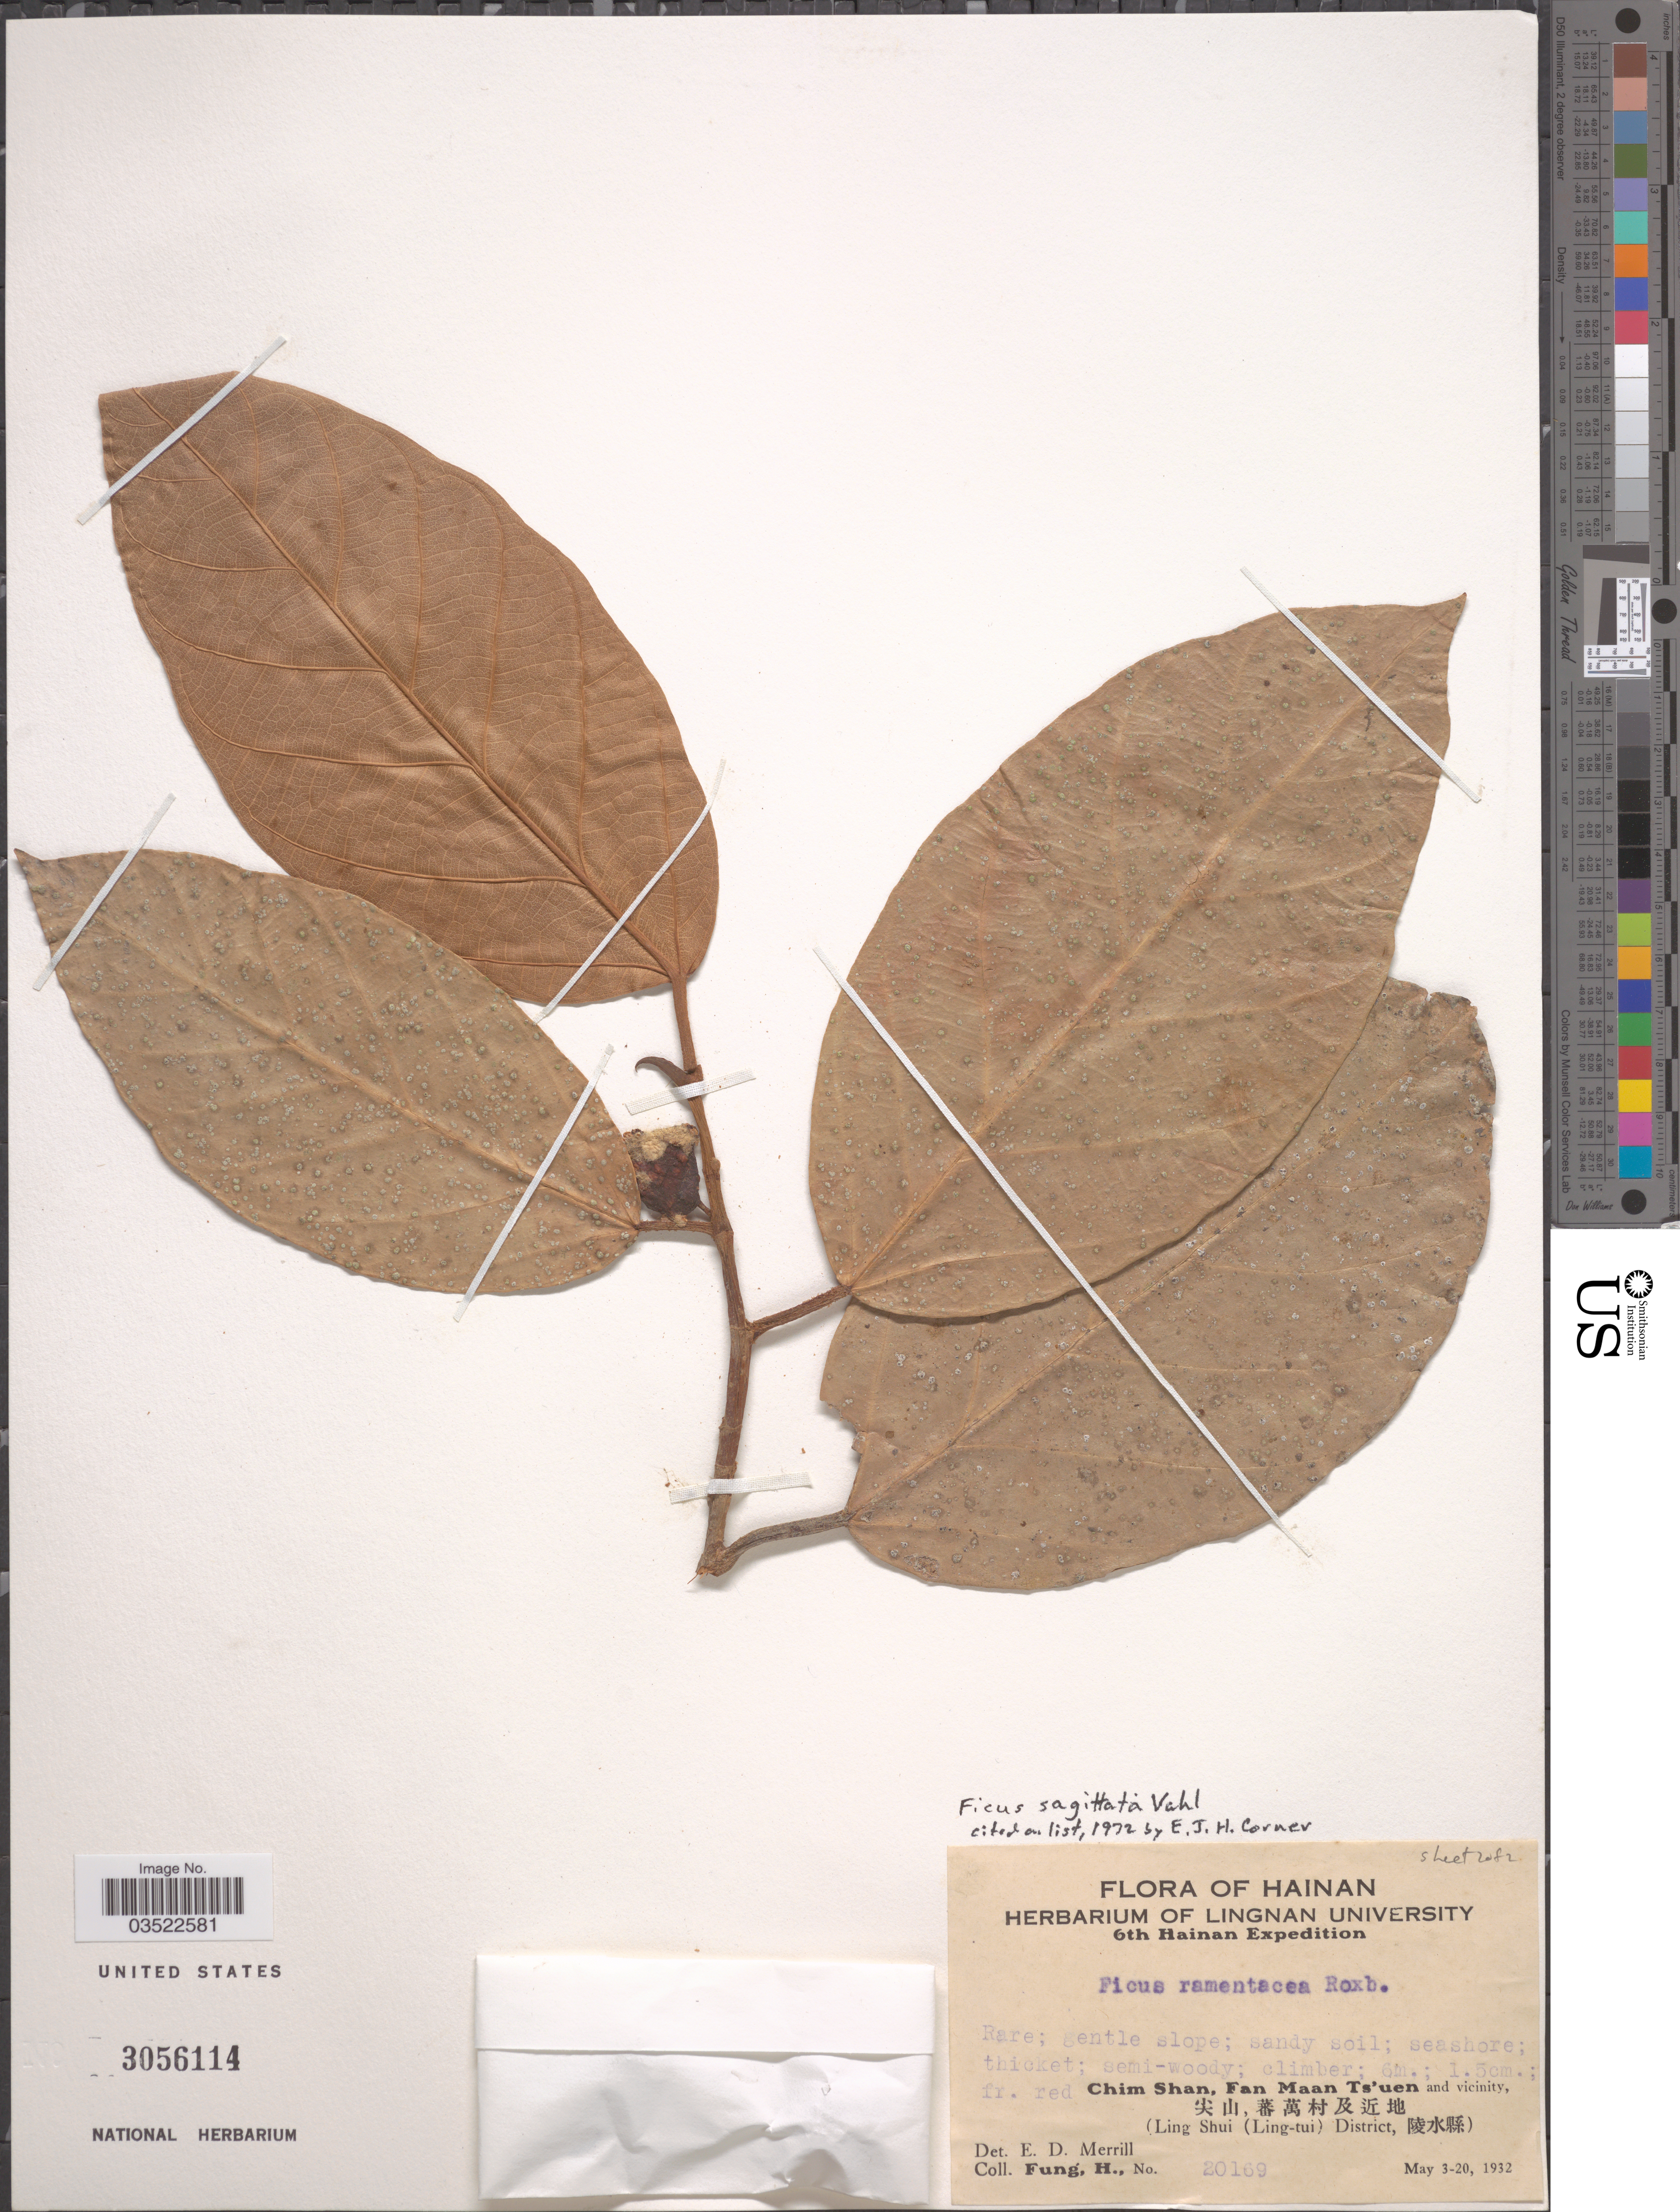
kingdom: Plantae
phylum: Tracheophyta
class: Magnoliopsida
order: Rosales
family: Moraceae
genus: Ficus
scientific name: Ficus sagittata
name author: Vahl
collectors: H. Fung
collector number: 20169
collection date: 1932-05-03/1932-05-20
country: China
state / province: Hainan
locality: Chim Shan, Fan Maan Ts'uen and vicinity, X. (Ling Shui (Ling-tui) District, X).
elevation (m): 6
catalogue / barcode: US 3056114